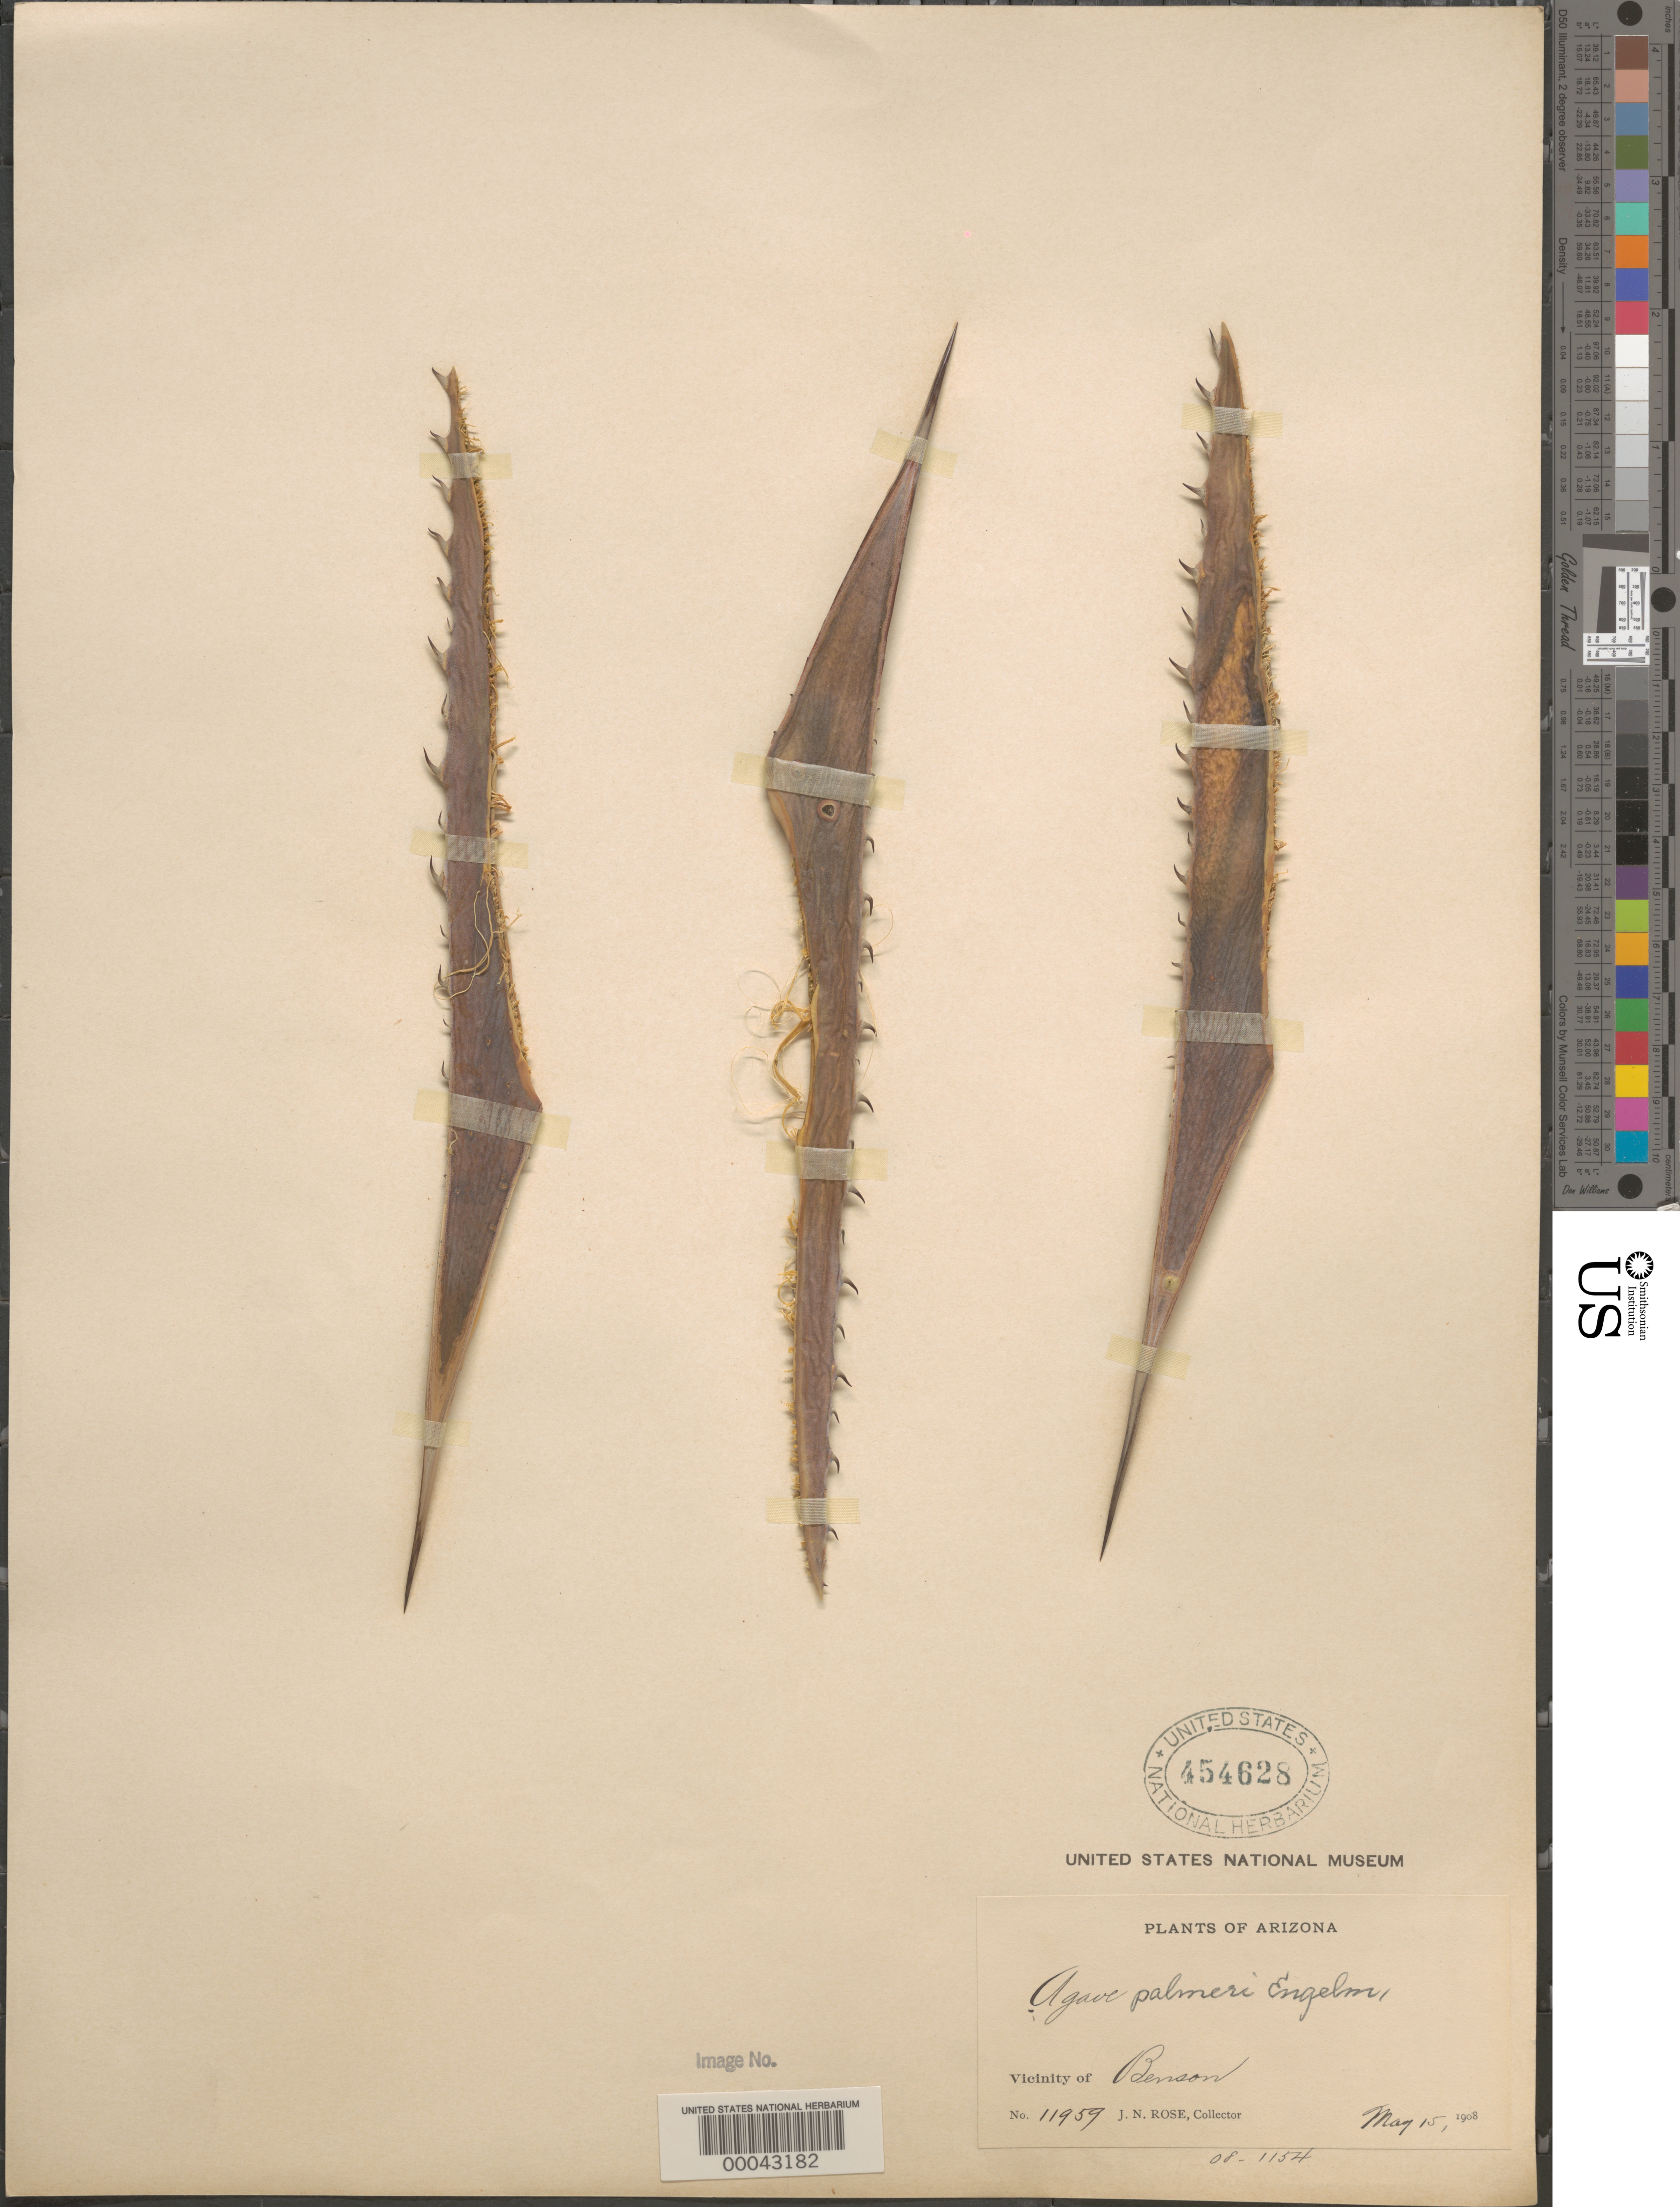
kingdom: Plantae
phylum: Tracheophyta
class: Liliopsida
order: Asparagales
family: Asparagaceae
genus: Agave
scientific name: Agave palmeri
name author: Engelm.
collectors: J. N. Rose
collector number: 11959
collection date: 1908-05-15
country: United States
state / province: Arizona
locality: Vicinity of Benson.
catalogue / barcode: US 454628